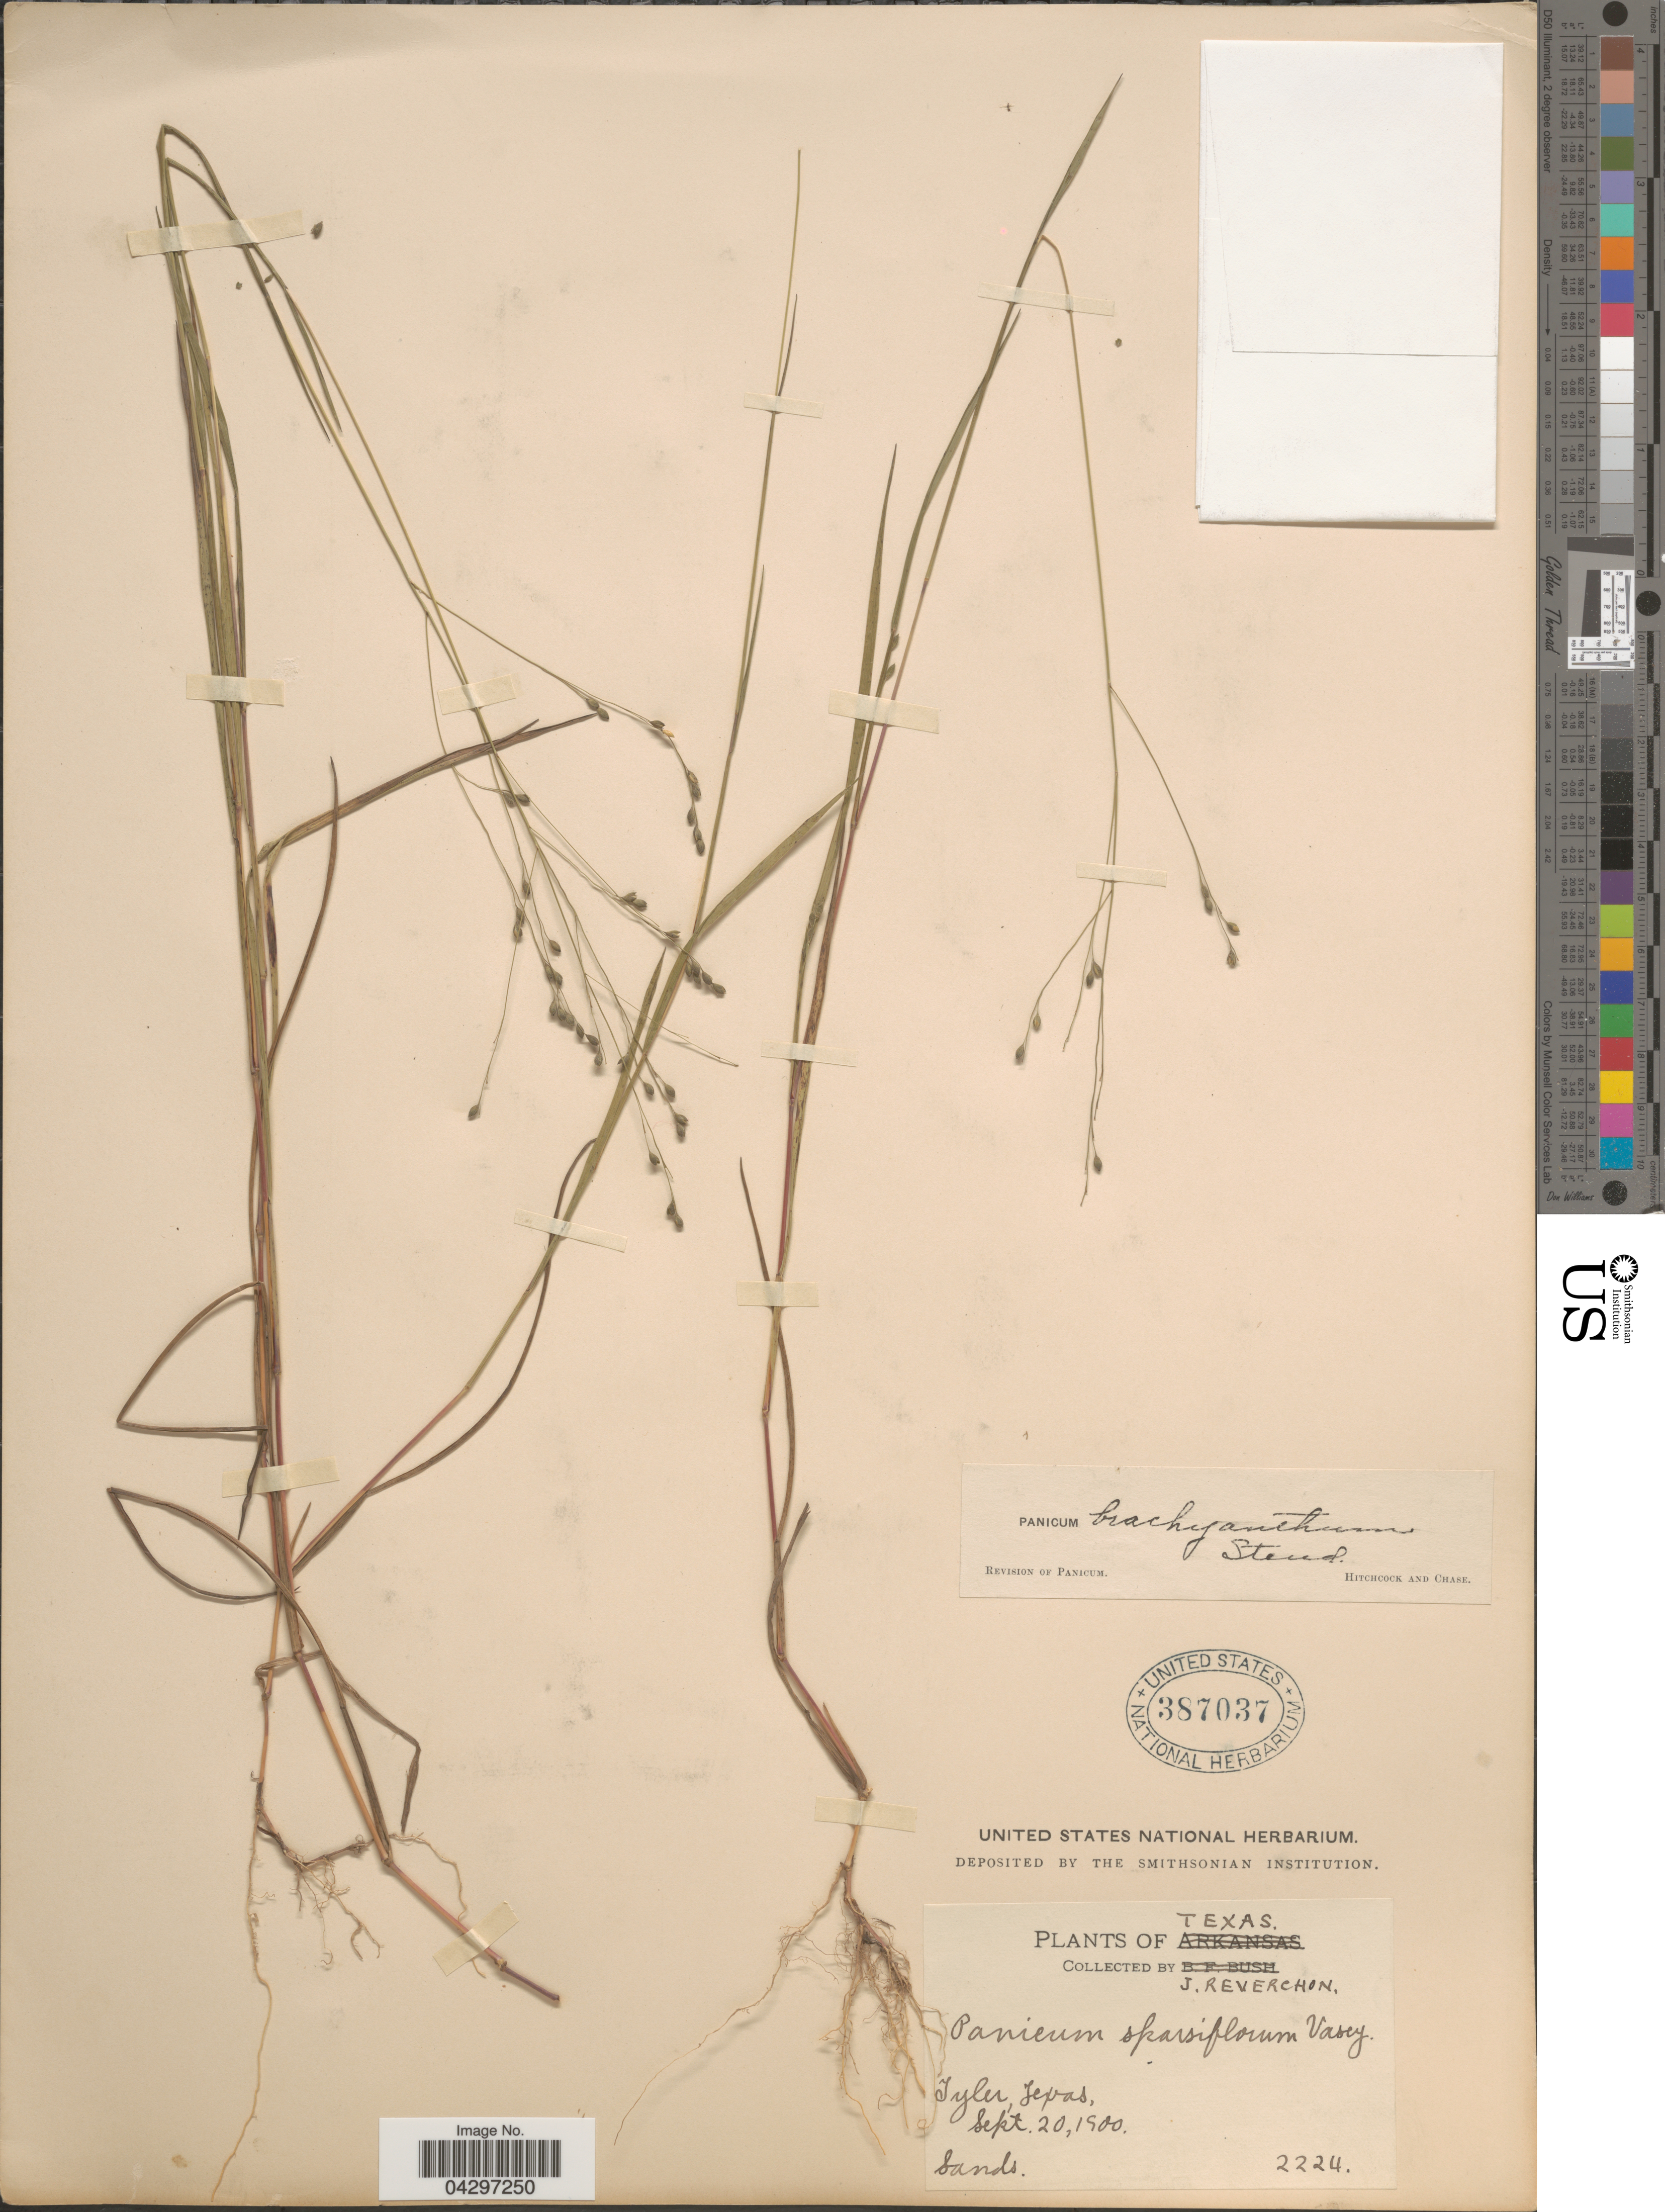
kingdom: Plantae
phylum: Tracheophyta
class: Liliopsida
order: Poales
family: Poaceae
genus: Panicum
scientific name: Panicum brachyanthum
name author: Steud.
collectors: J. Reverchon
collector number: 2224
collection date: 1900-09-20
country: United States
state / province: Texas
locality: Tyler.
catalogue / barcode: US 387037